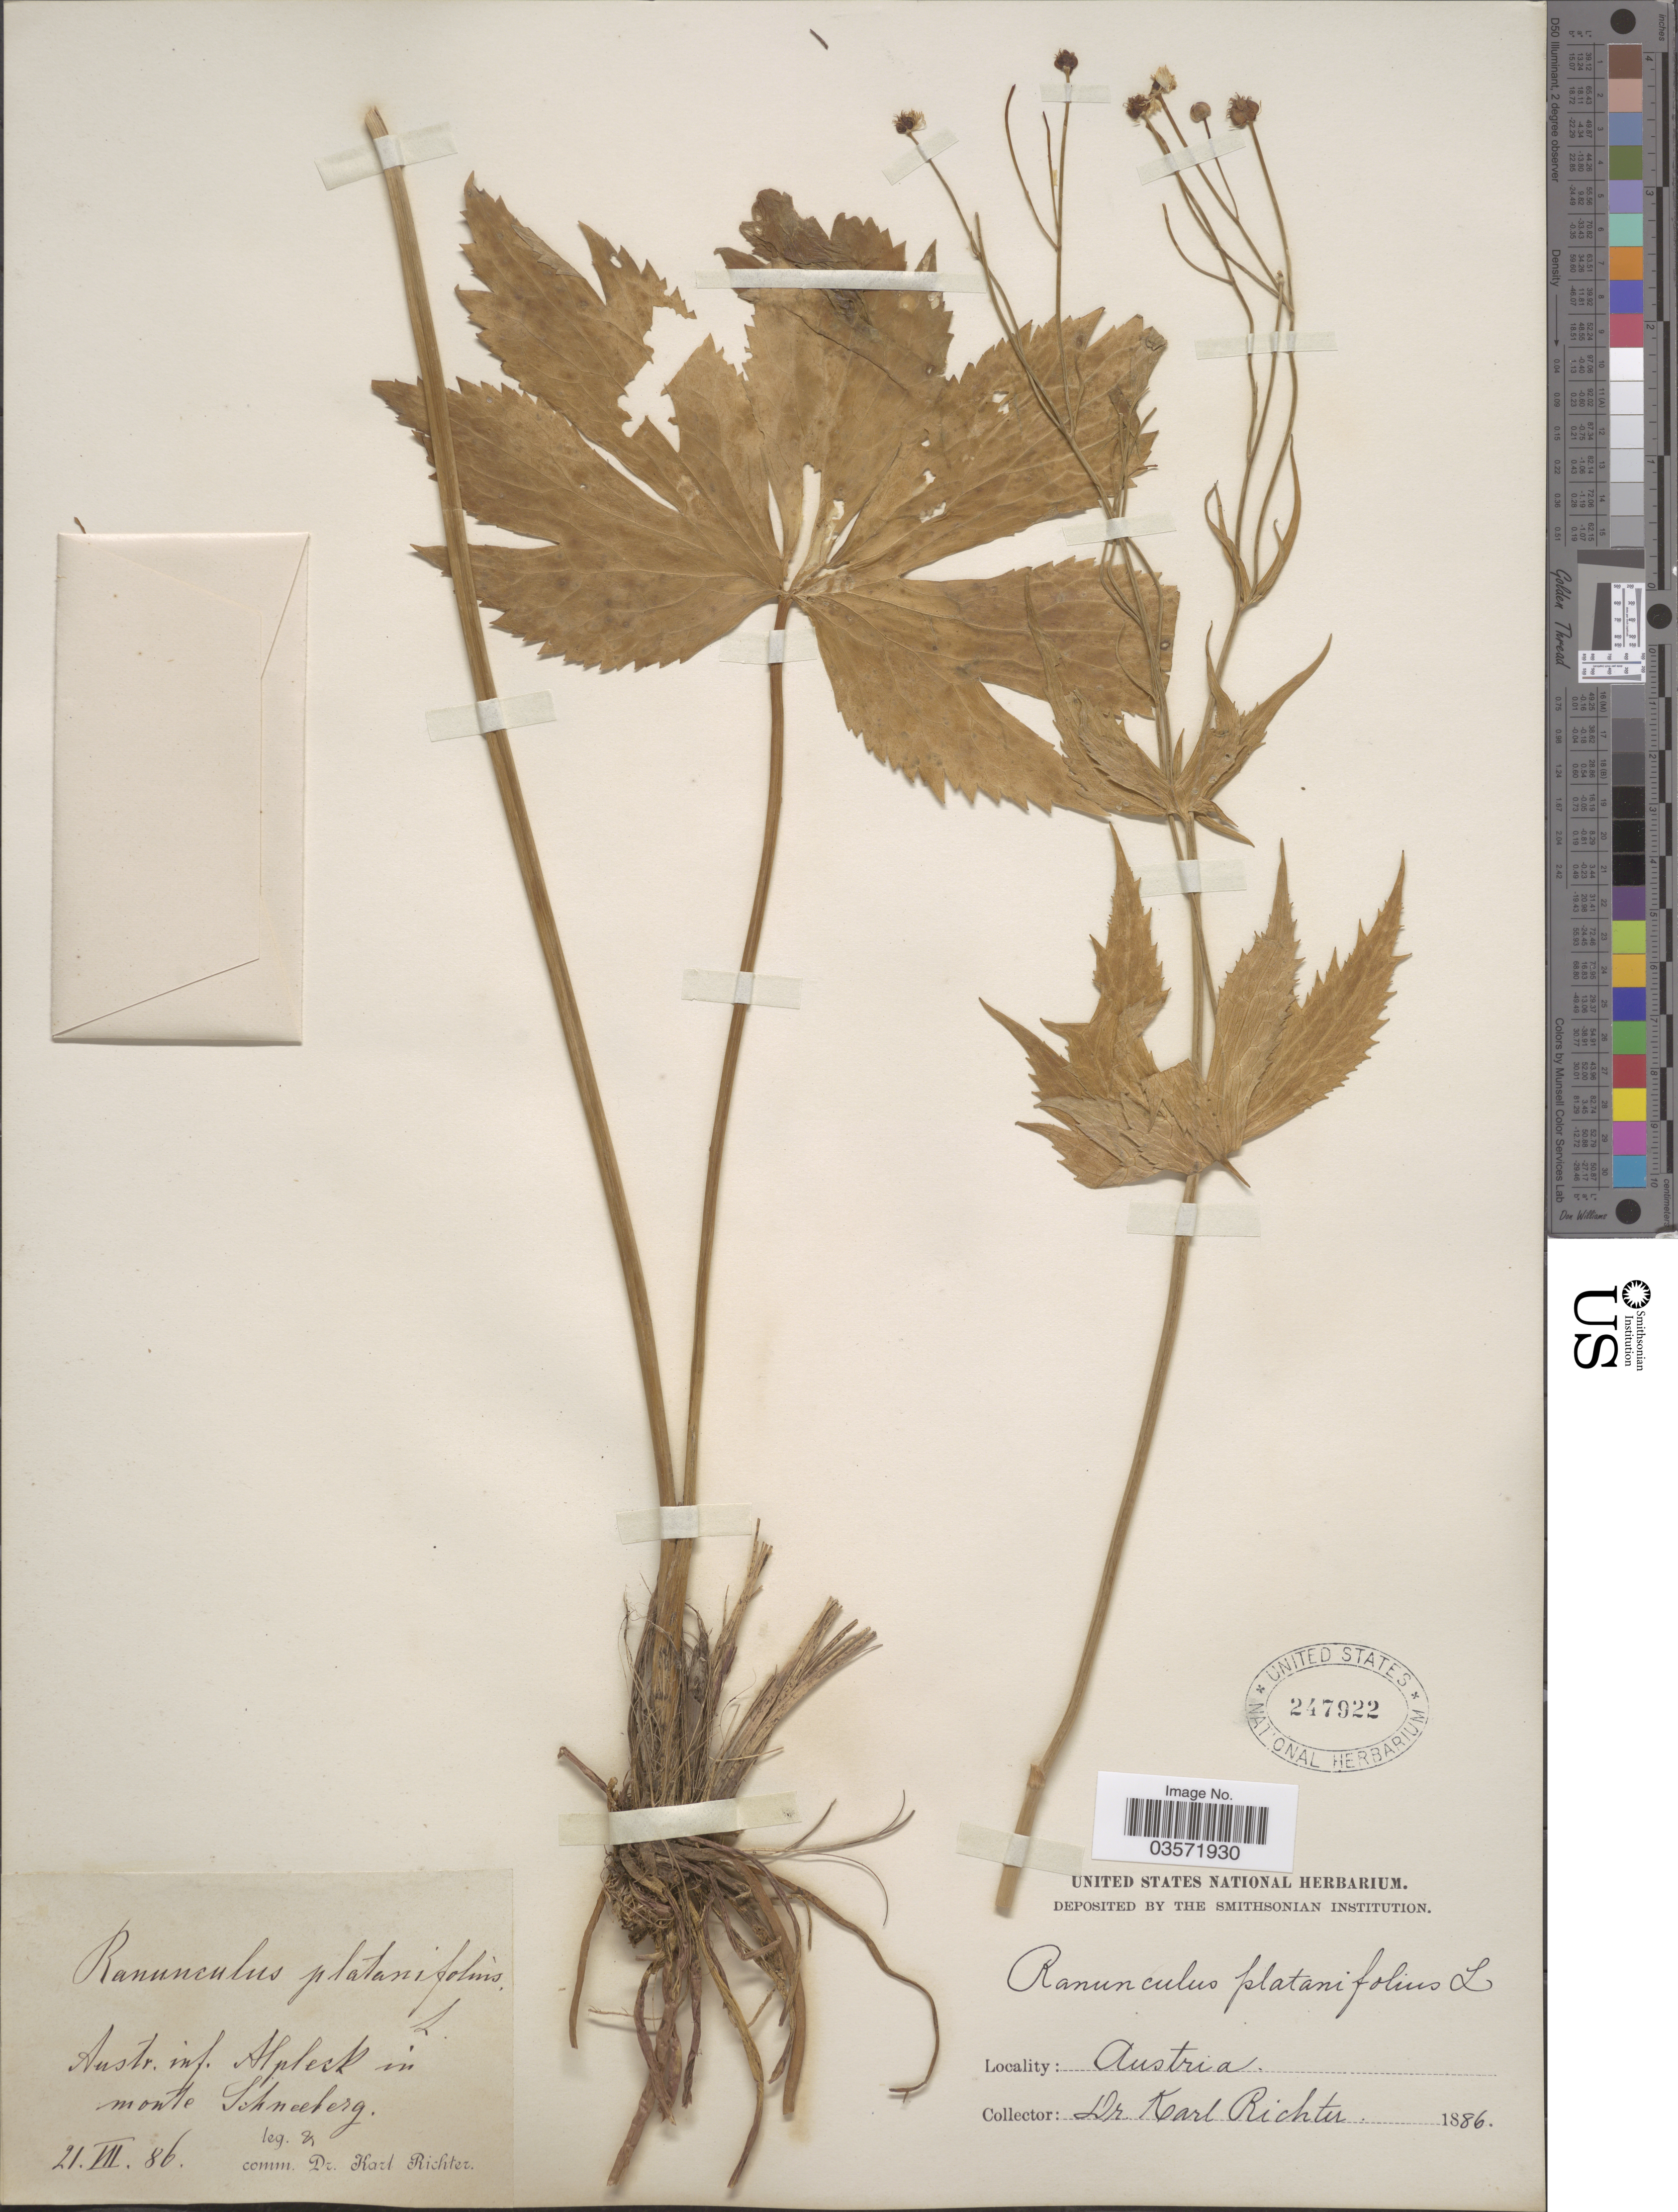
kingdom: Plantae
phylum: Tracheophyta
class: Magnoliopsida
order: Ranunculales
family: Ranunculaceae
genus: Ranunculus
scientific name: Ranunculus platanifolius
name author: L.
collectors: K. Richter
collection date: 1886-07-21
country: Austria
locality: Austr. inf. Alpleck [interpreted] in monte Schneeberg.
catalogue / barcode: US 247922